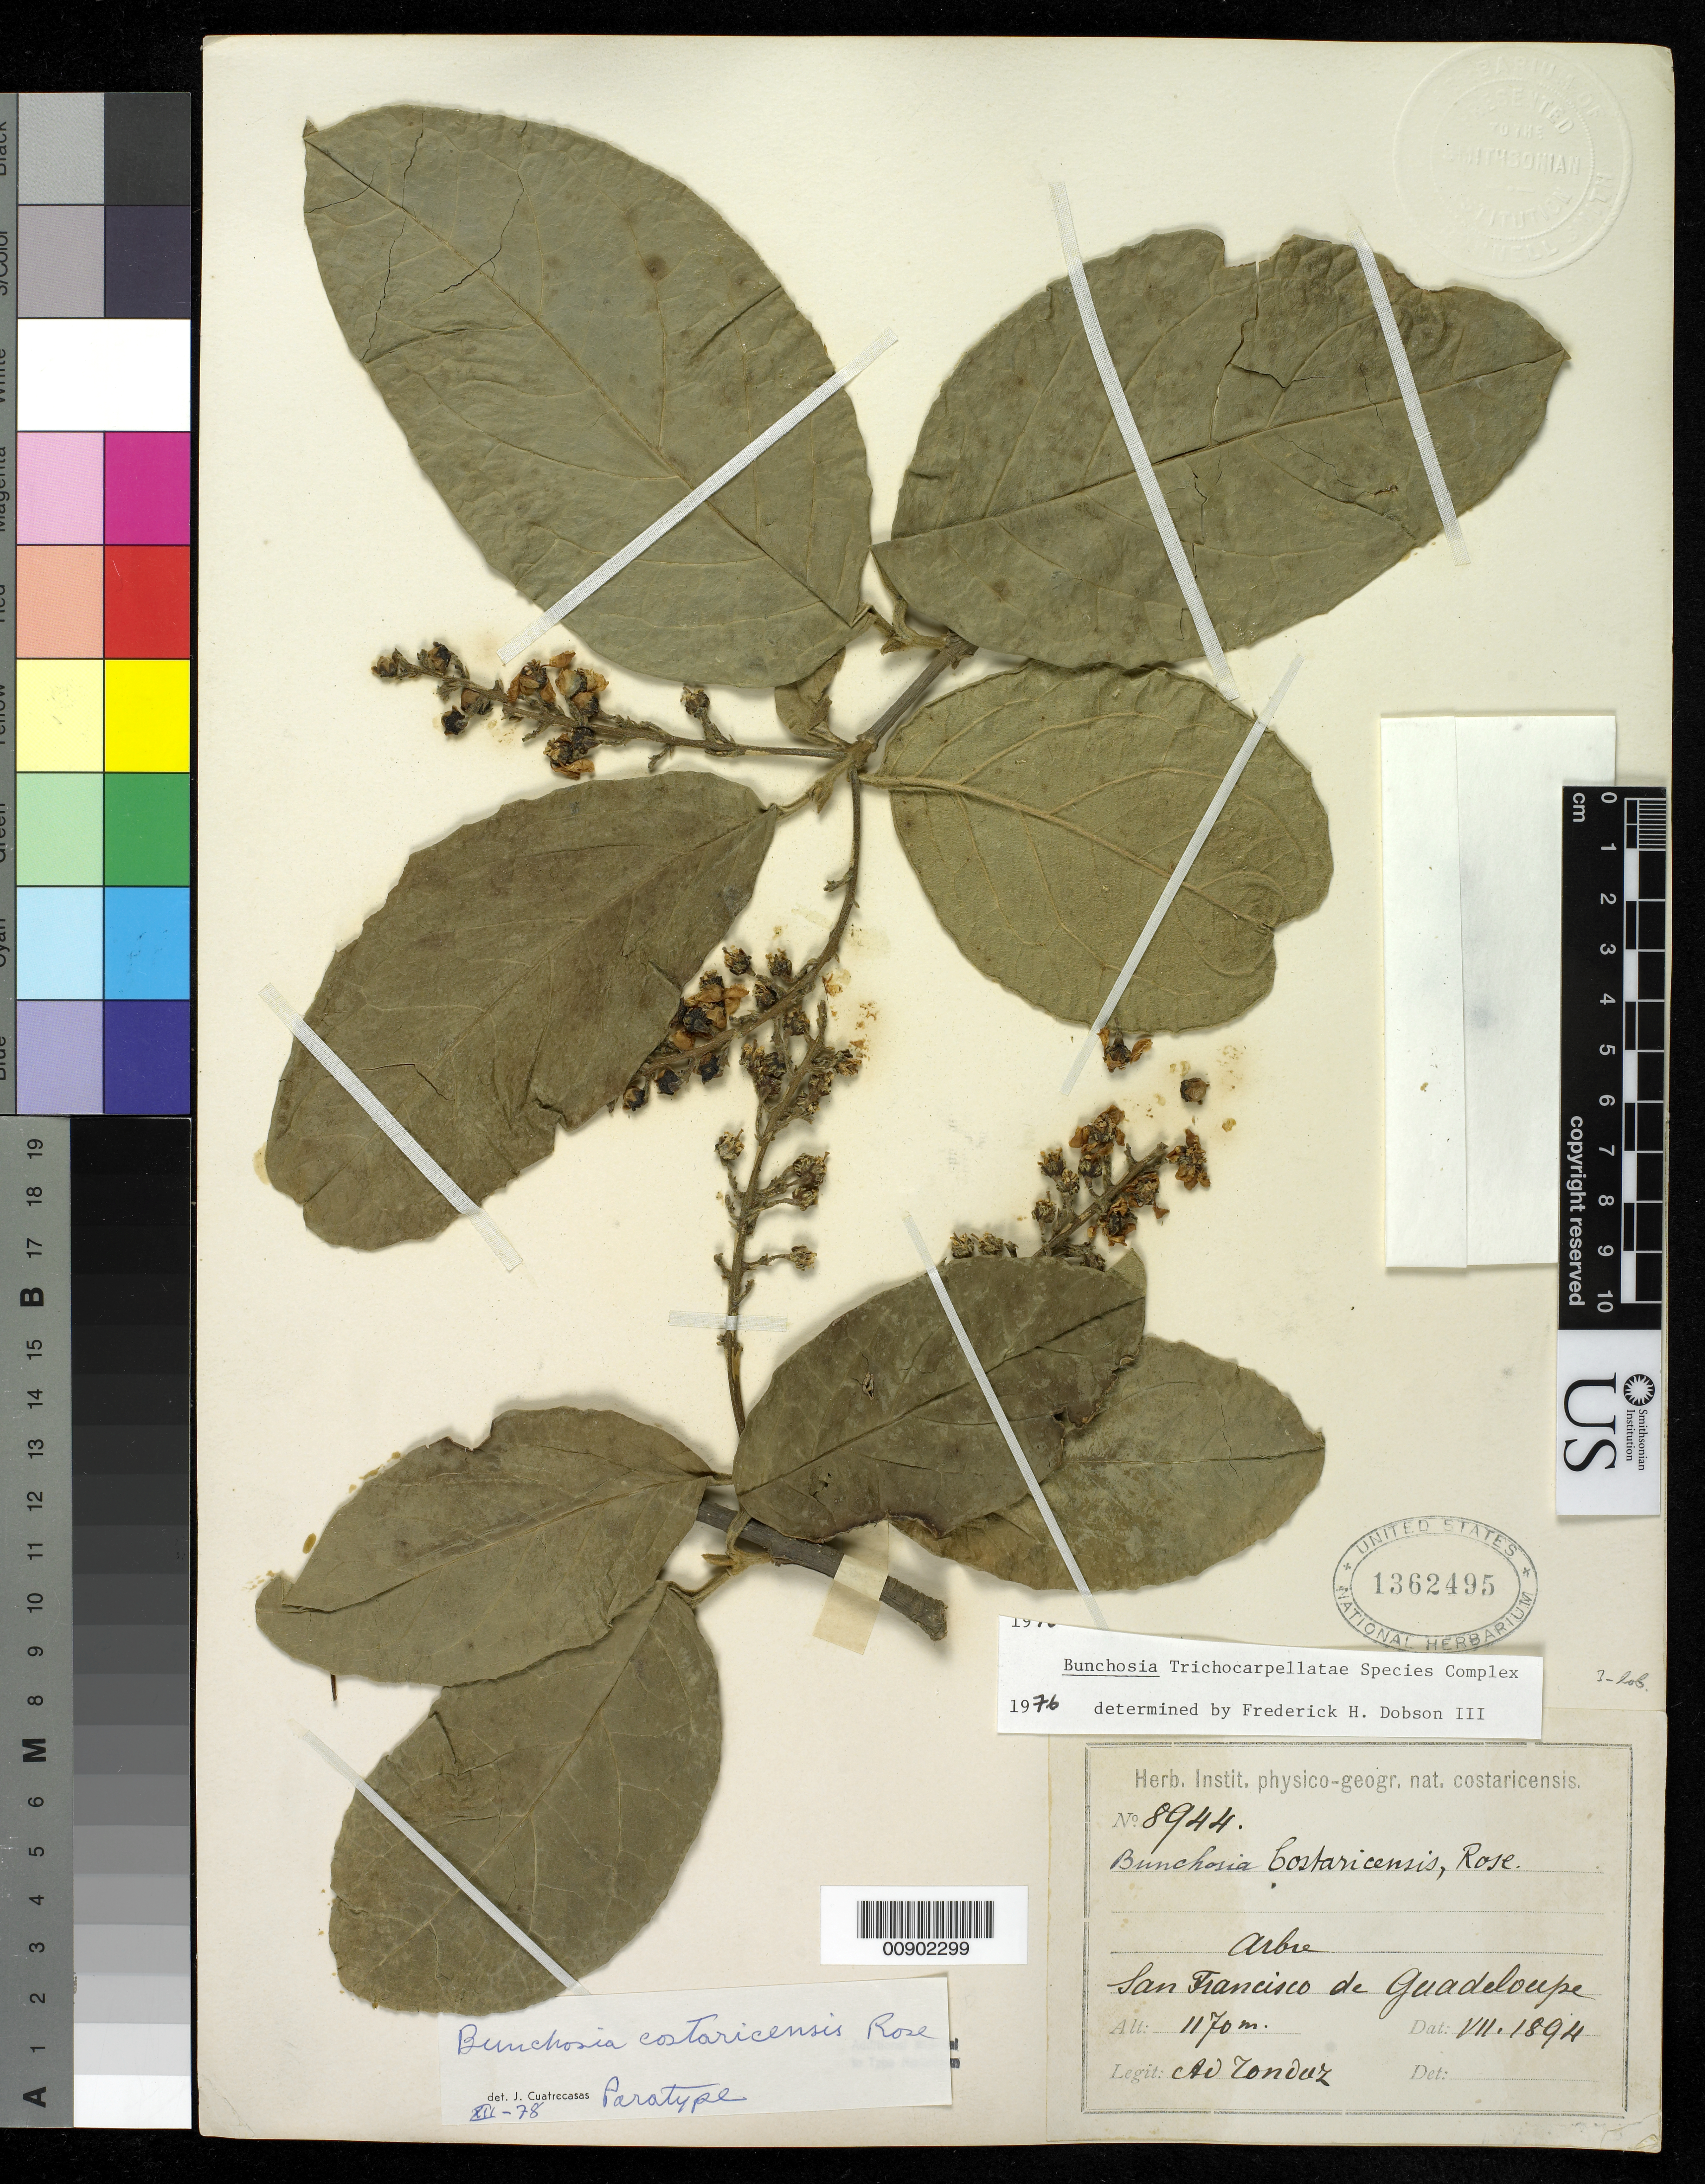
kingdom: Plantae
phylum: Tracheophyta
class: Magnoliopsida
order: Malpighiales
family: Malpighiaceae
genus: Bunchosia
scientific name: Bunchosia costaricensis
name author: Rose ex Donn. Sm. in Pittier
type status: Isolectotype; Syntype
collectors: A. Tonduz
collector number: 8944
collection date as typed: Jul 1894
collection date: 1894-07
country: Costa Rica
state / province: San José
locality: San Francisco de Guadalupe.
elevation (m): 1170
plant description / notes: Annotated as "paratype" by Cuatrecasas (1978). Lectotype collection is Tonduz 8944 as designated by W.R. Anderson, Contr. Univ. Mich. Herb. 25: 84 (2007) but US dups bear at least 2 separate dates, therefore some are syntypes rather than isolectotypes.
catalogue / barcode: US 1362495